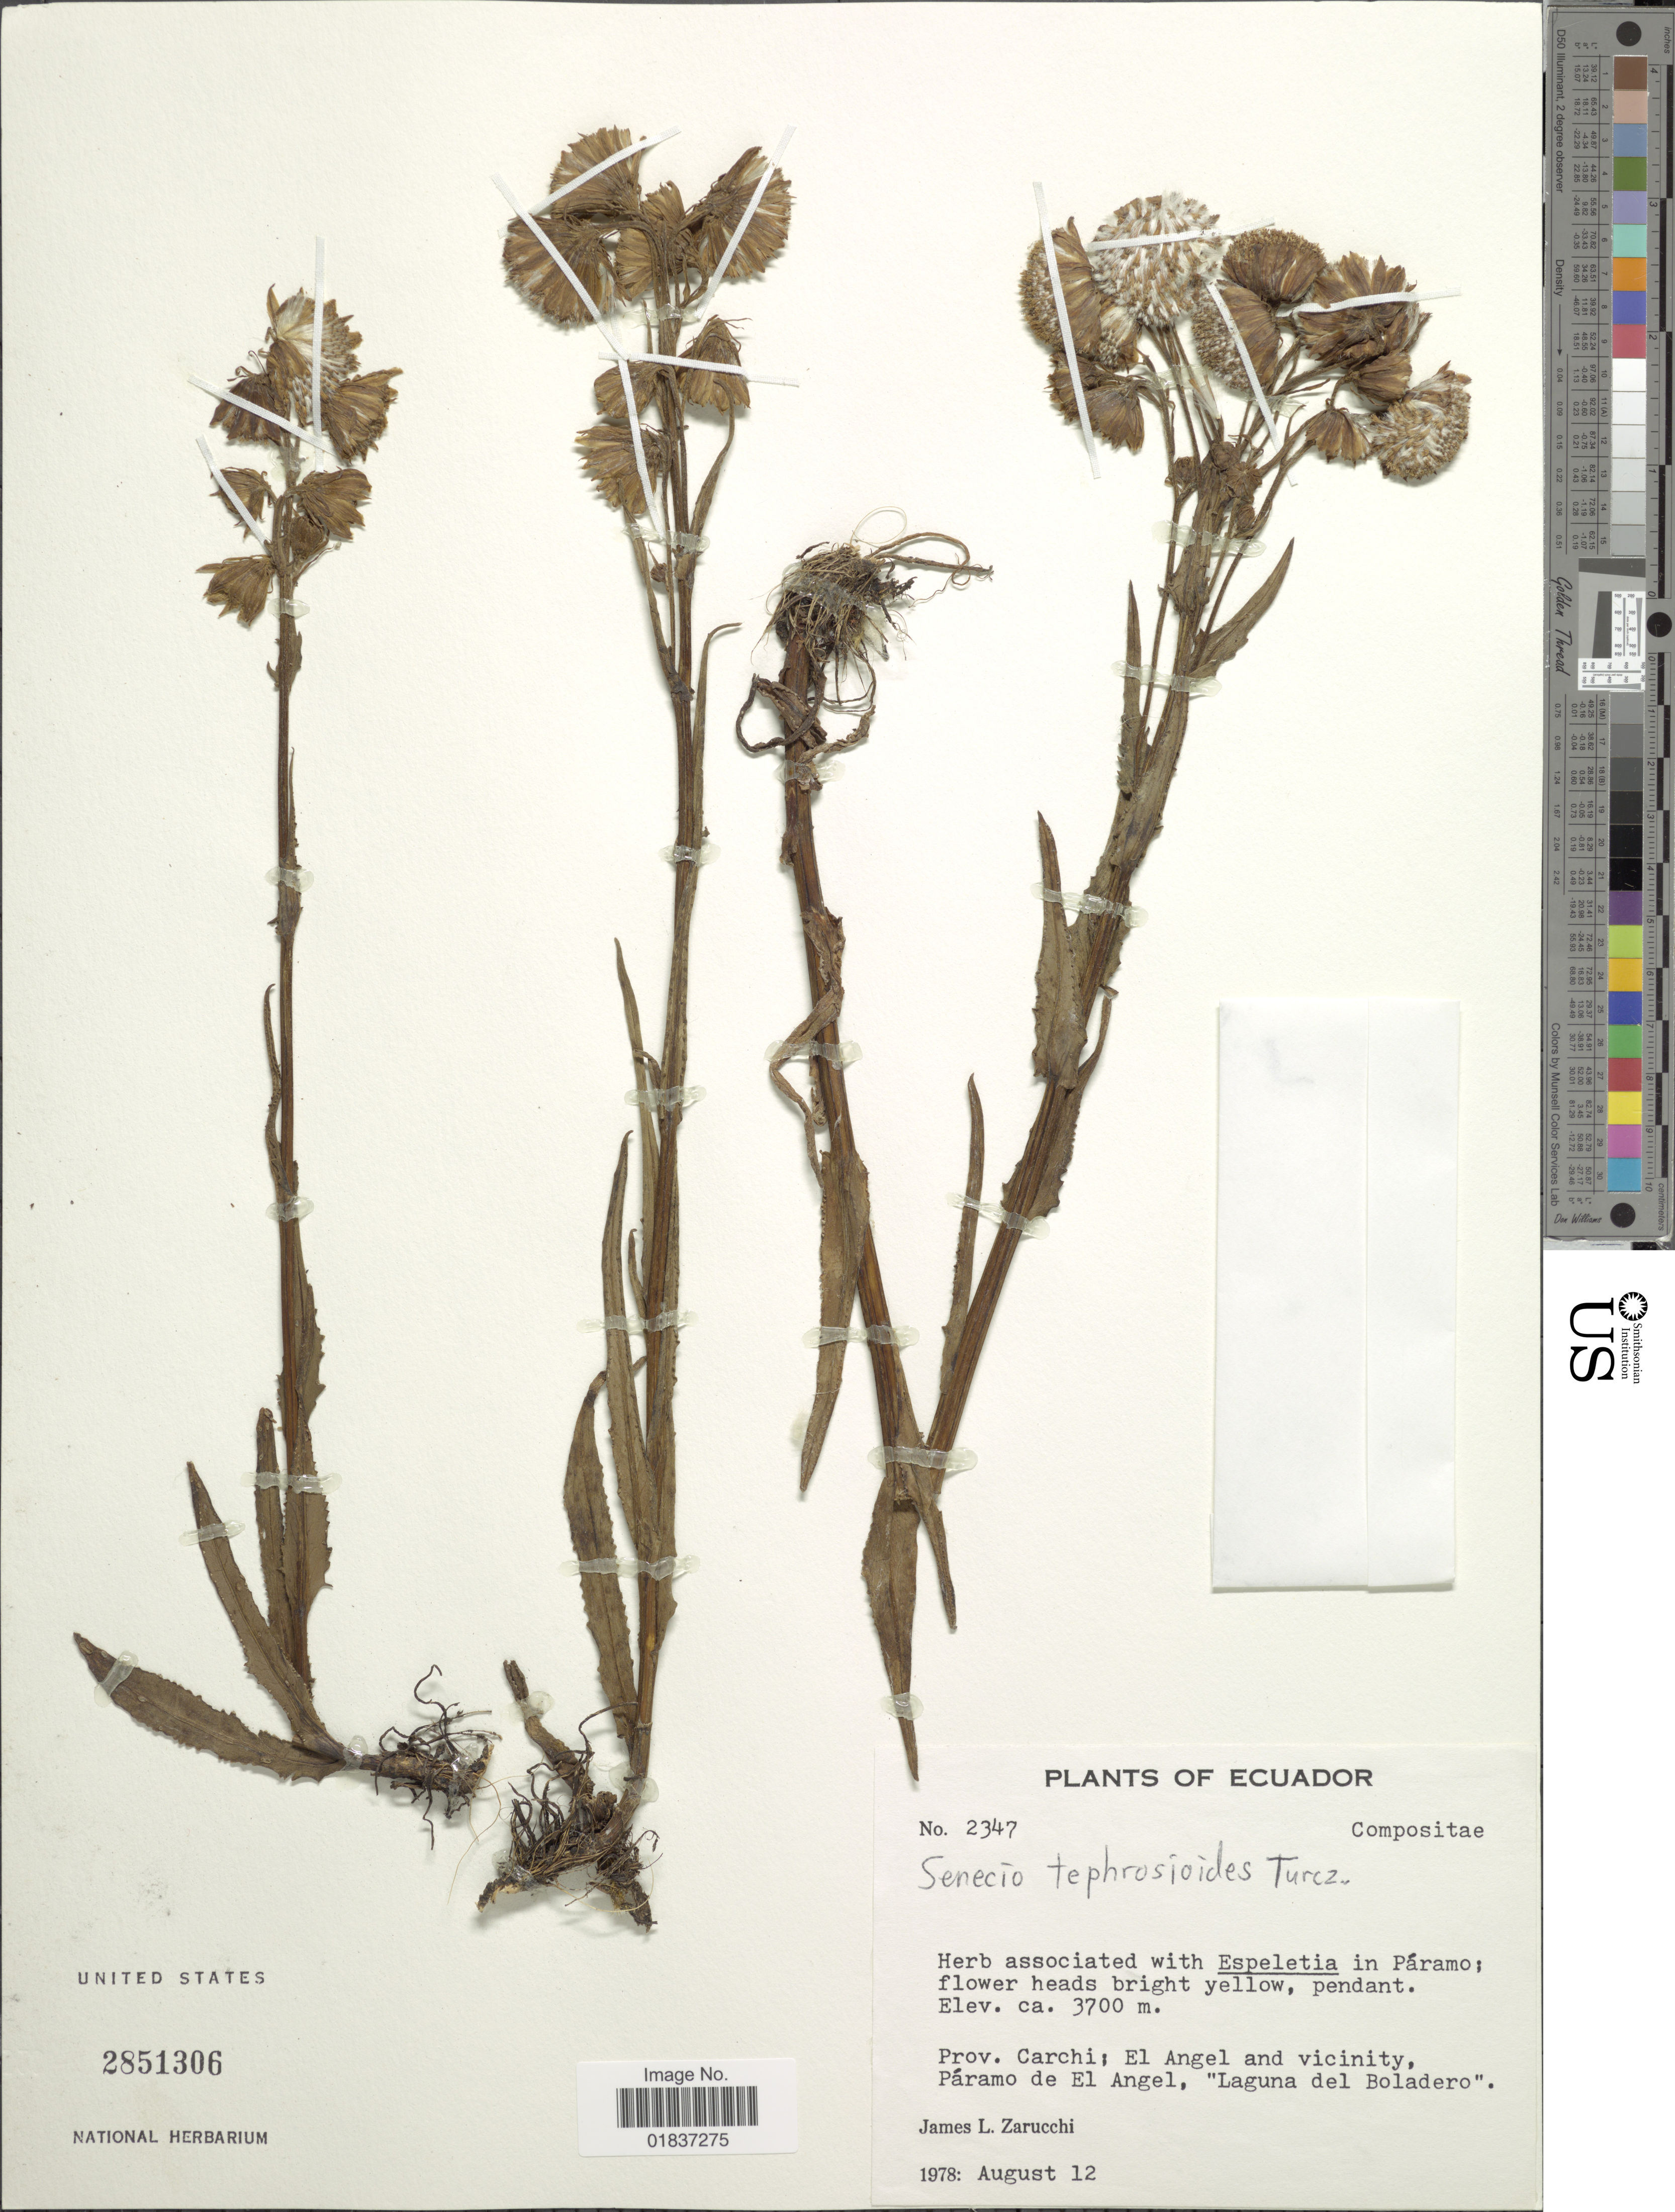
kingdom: Plantae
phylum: Tracheophyta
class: Magnoliopsida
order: Asterales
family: Asteraceae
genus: Senecio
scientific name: Senecio tephrosioides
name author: Turcz.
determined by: Salomon, Luciana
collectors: J. L. Zarucchi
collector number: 2347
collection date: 1978-08-12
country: Ecuador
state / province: Carchi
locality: Prov. Carchi; El Angel and vicinity. Paramo de El Angel, "Laguna del Boladero".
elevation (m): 3700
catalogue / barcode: US 2851306